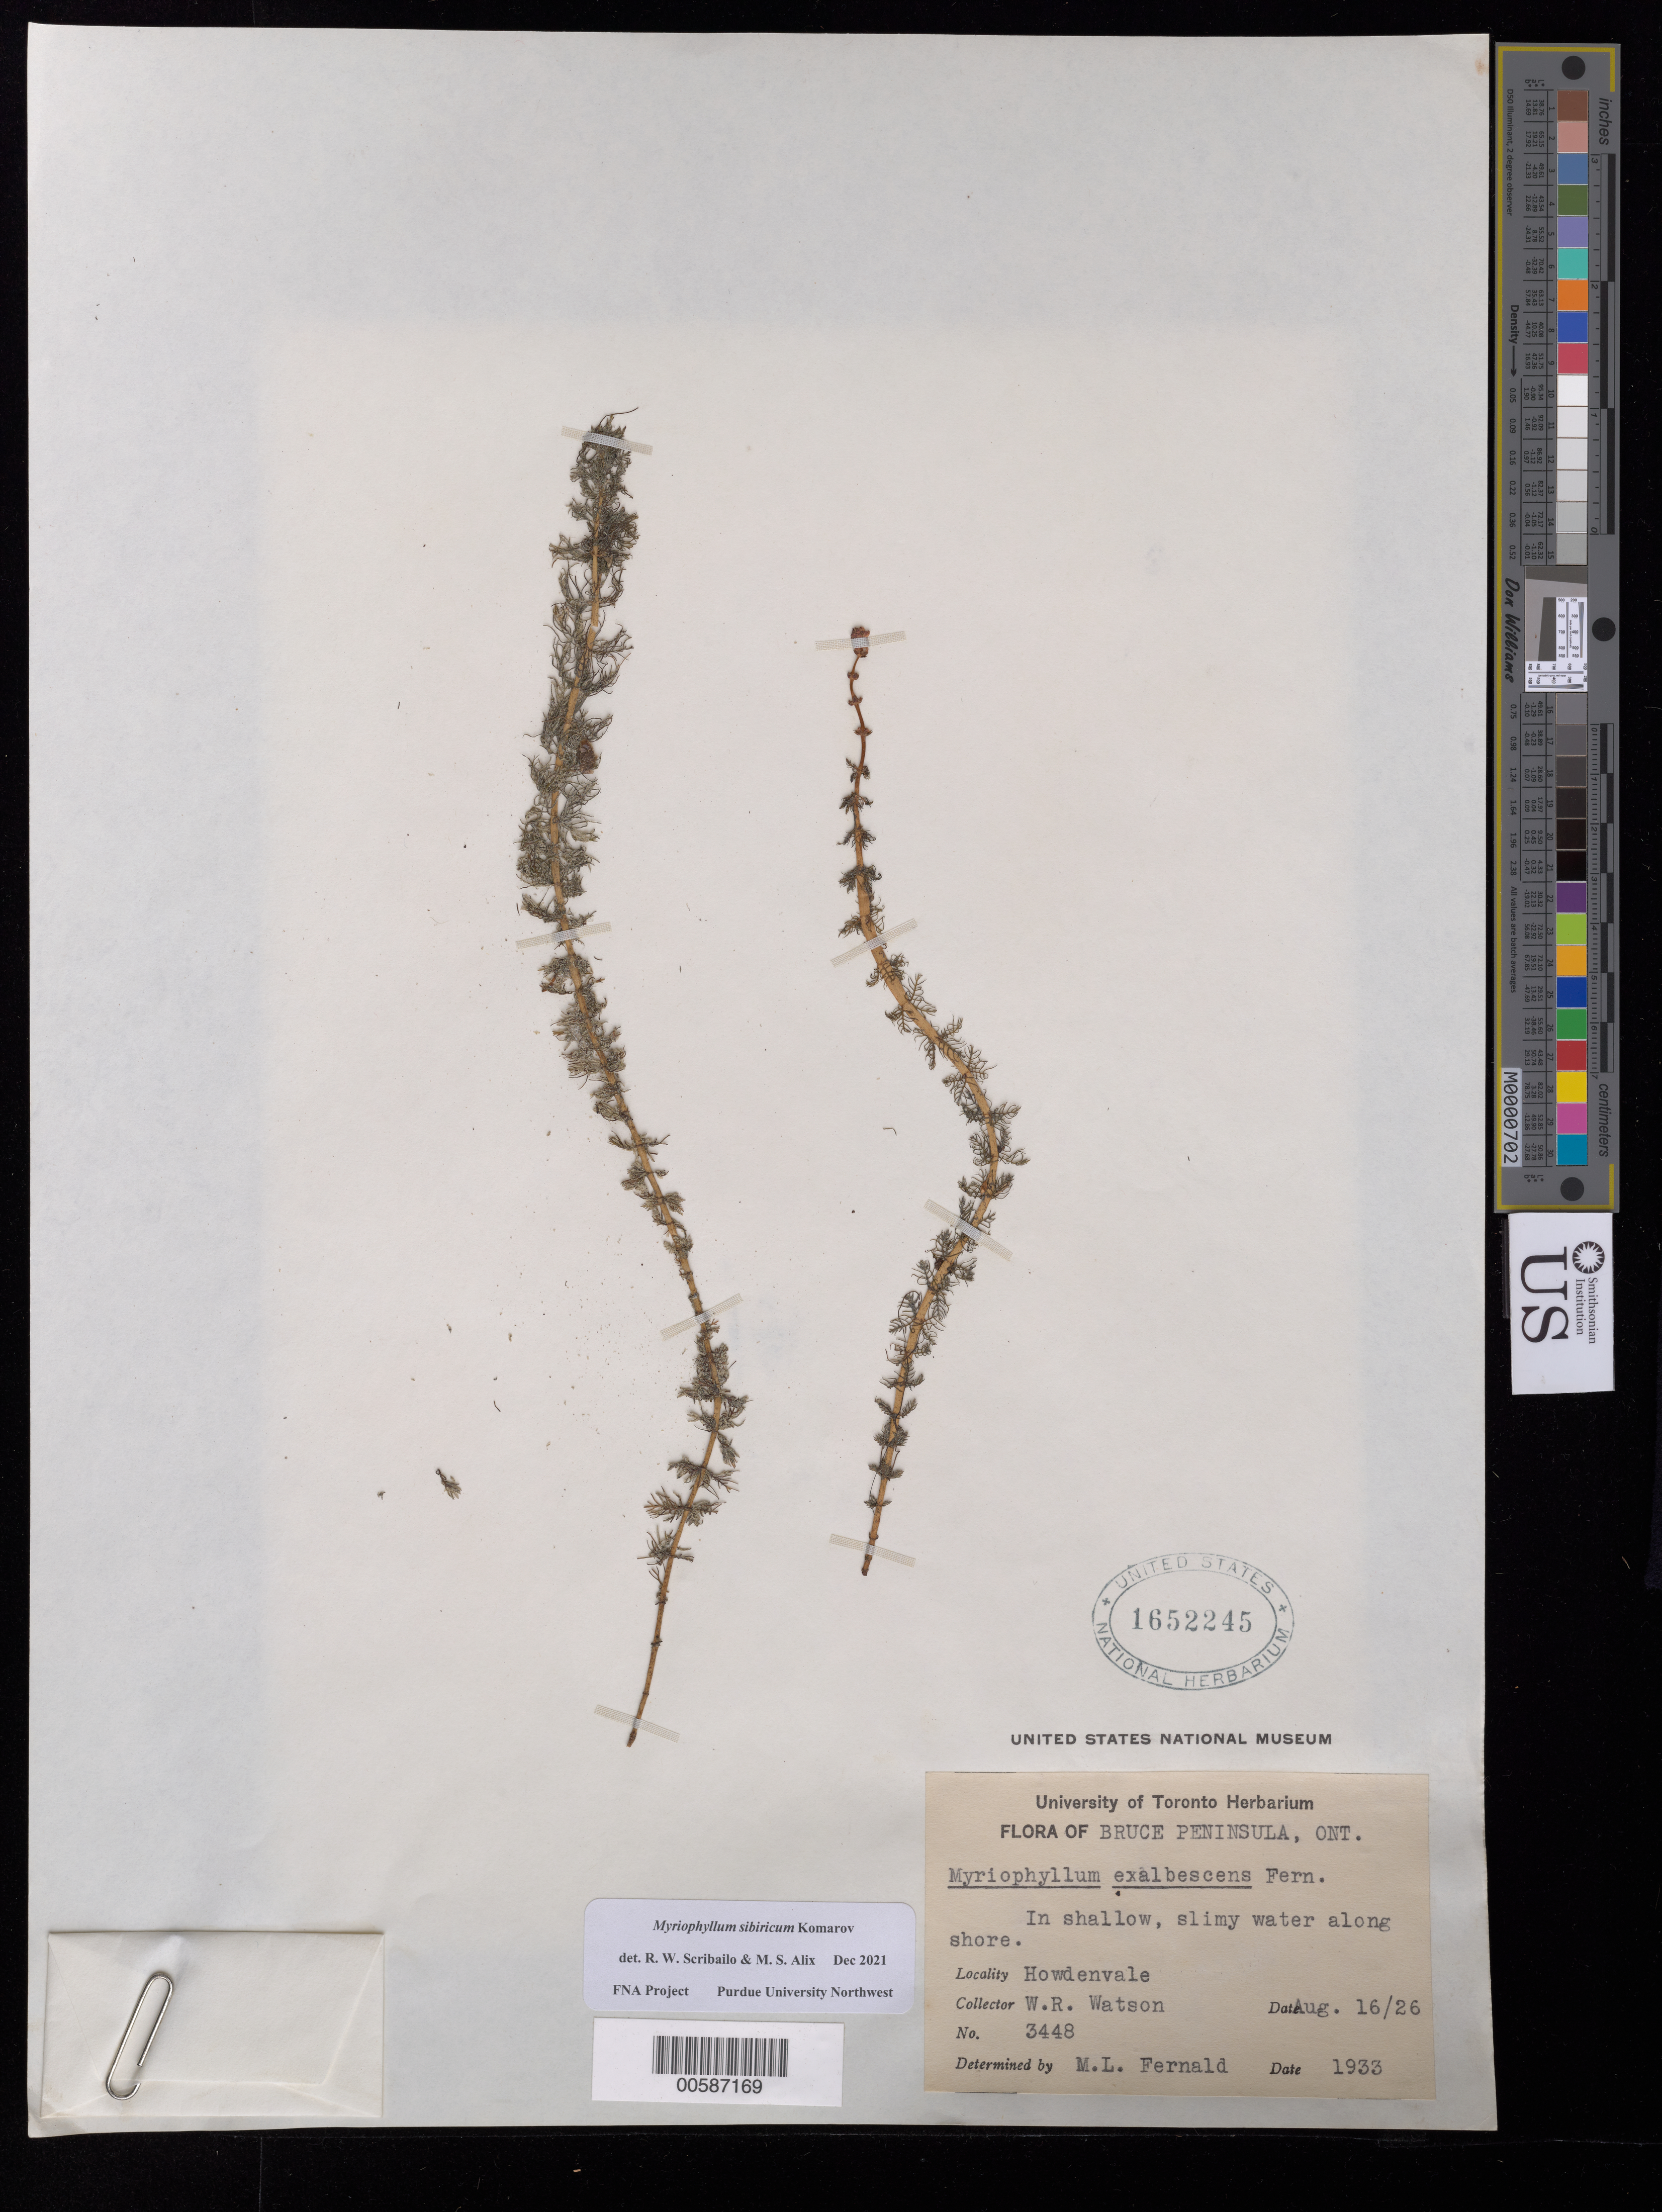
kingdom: Plantae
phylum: Tracheophyta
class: Magnoliopsida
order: Saxifragales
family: Haloragaceae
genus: Myriophyllum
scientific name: Myriophyllum sibiricum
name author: Kom.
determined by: Scribailo, R. W.; Alix, M. S.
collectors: W. R. Watson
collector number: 3448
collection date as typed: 16 Aug 1926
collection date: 1926-08-16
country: Canada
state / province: Ontario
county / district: Bruce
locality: Bruce Peninsula, Howdenvale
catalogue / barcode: US 1652245